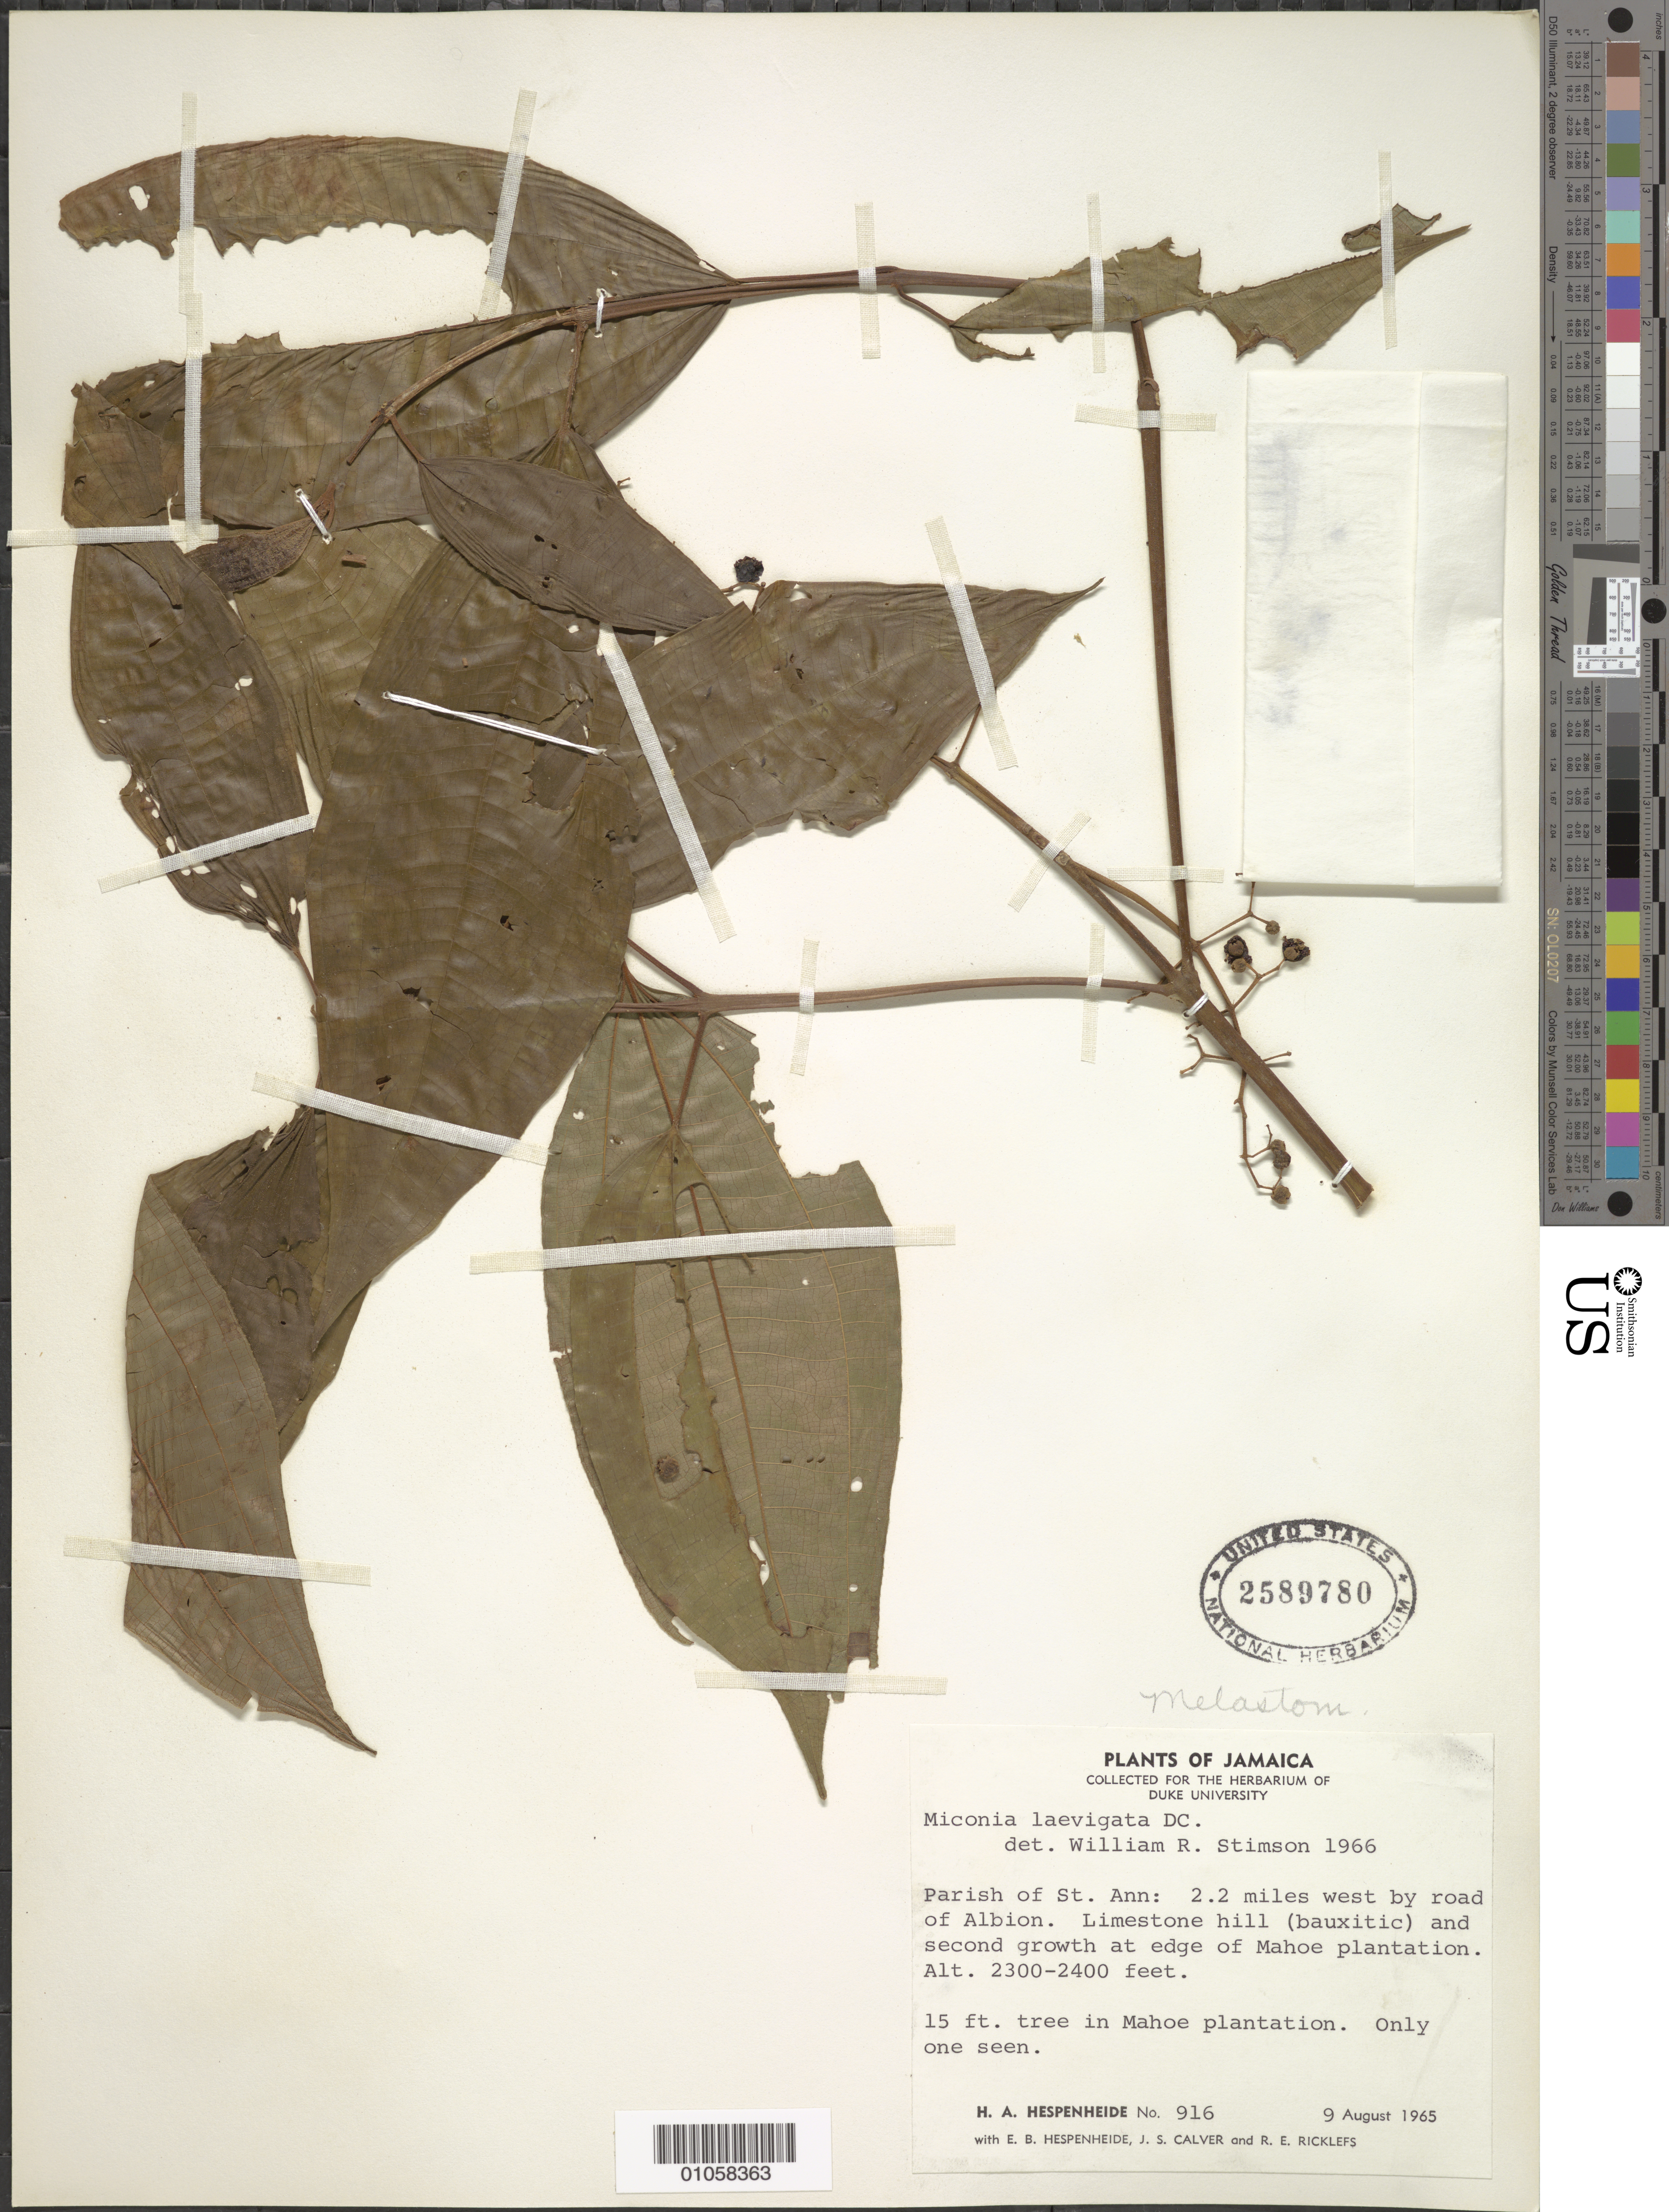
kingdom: Plantae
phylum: Tracheophyta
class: Magnoliopsida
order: Myrtales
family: Melastomataceae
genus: Miconia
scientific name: Miconia laevigata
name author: (L.) D. Don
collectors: H. A. Hespenheide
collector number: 916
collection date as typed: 09 Aug 1965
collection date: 1965-08-09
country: Jamaica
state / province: Saint Ann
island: Jamaica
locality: Albion, 2.2 miles W by road, edge of Mahoe Plantation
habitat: Limestone hill (bauxitic) and second growth at edge of plantation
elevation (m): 701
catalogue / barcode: US 2589780